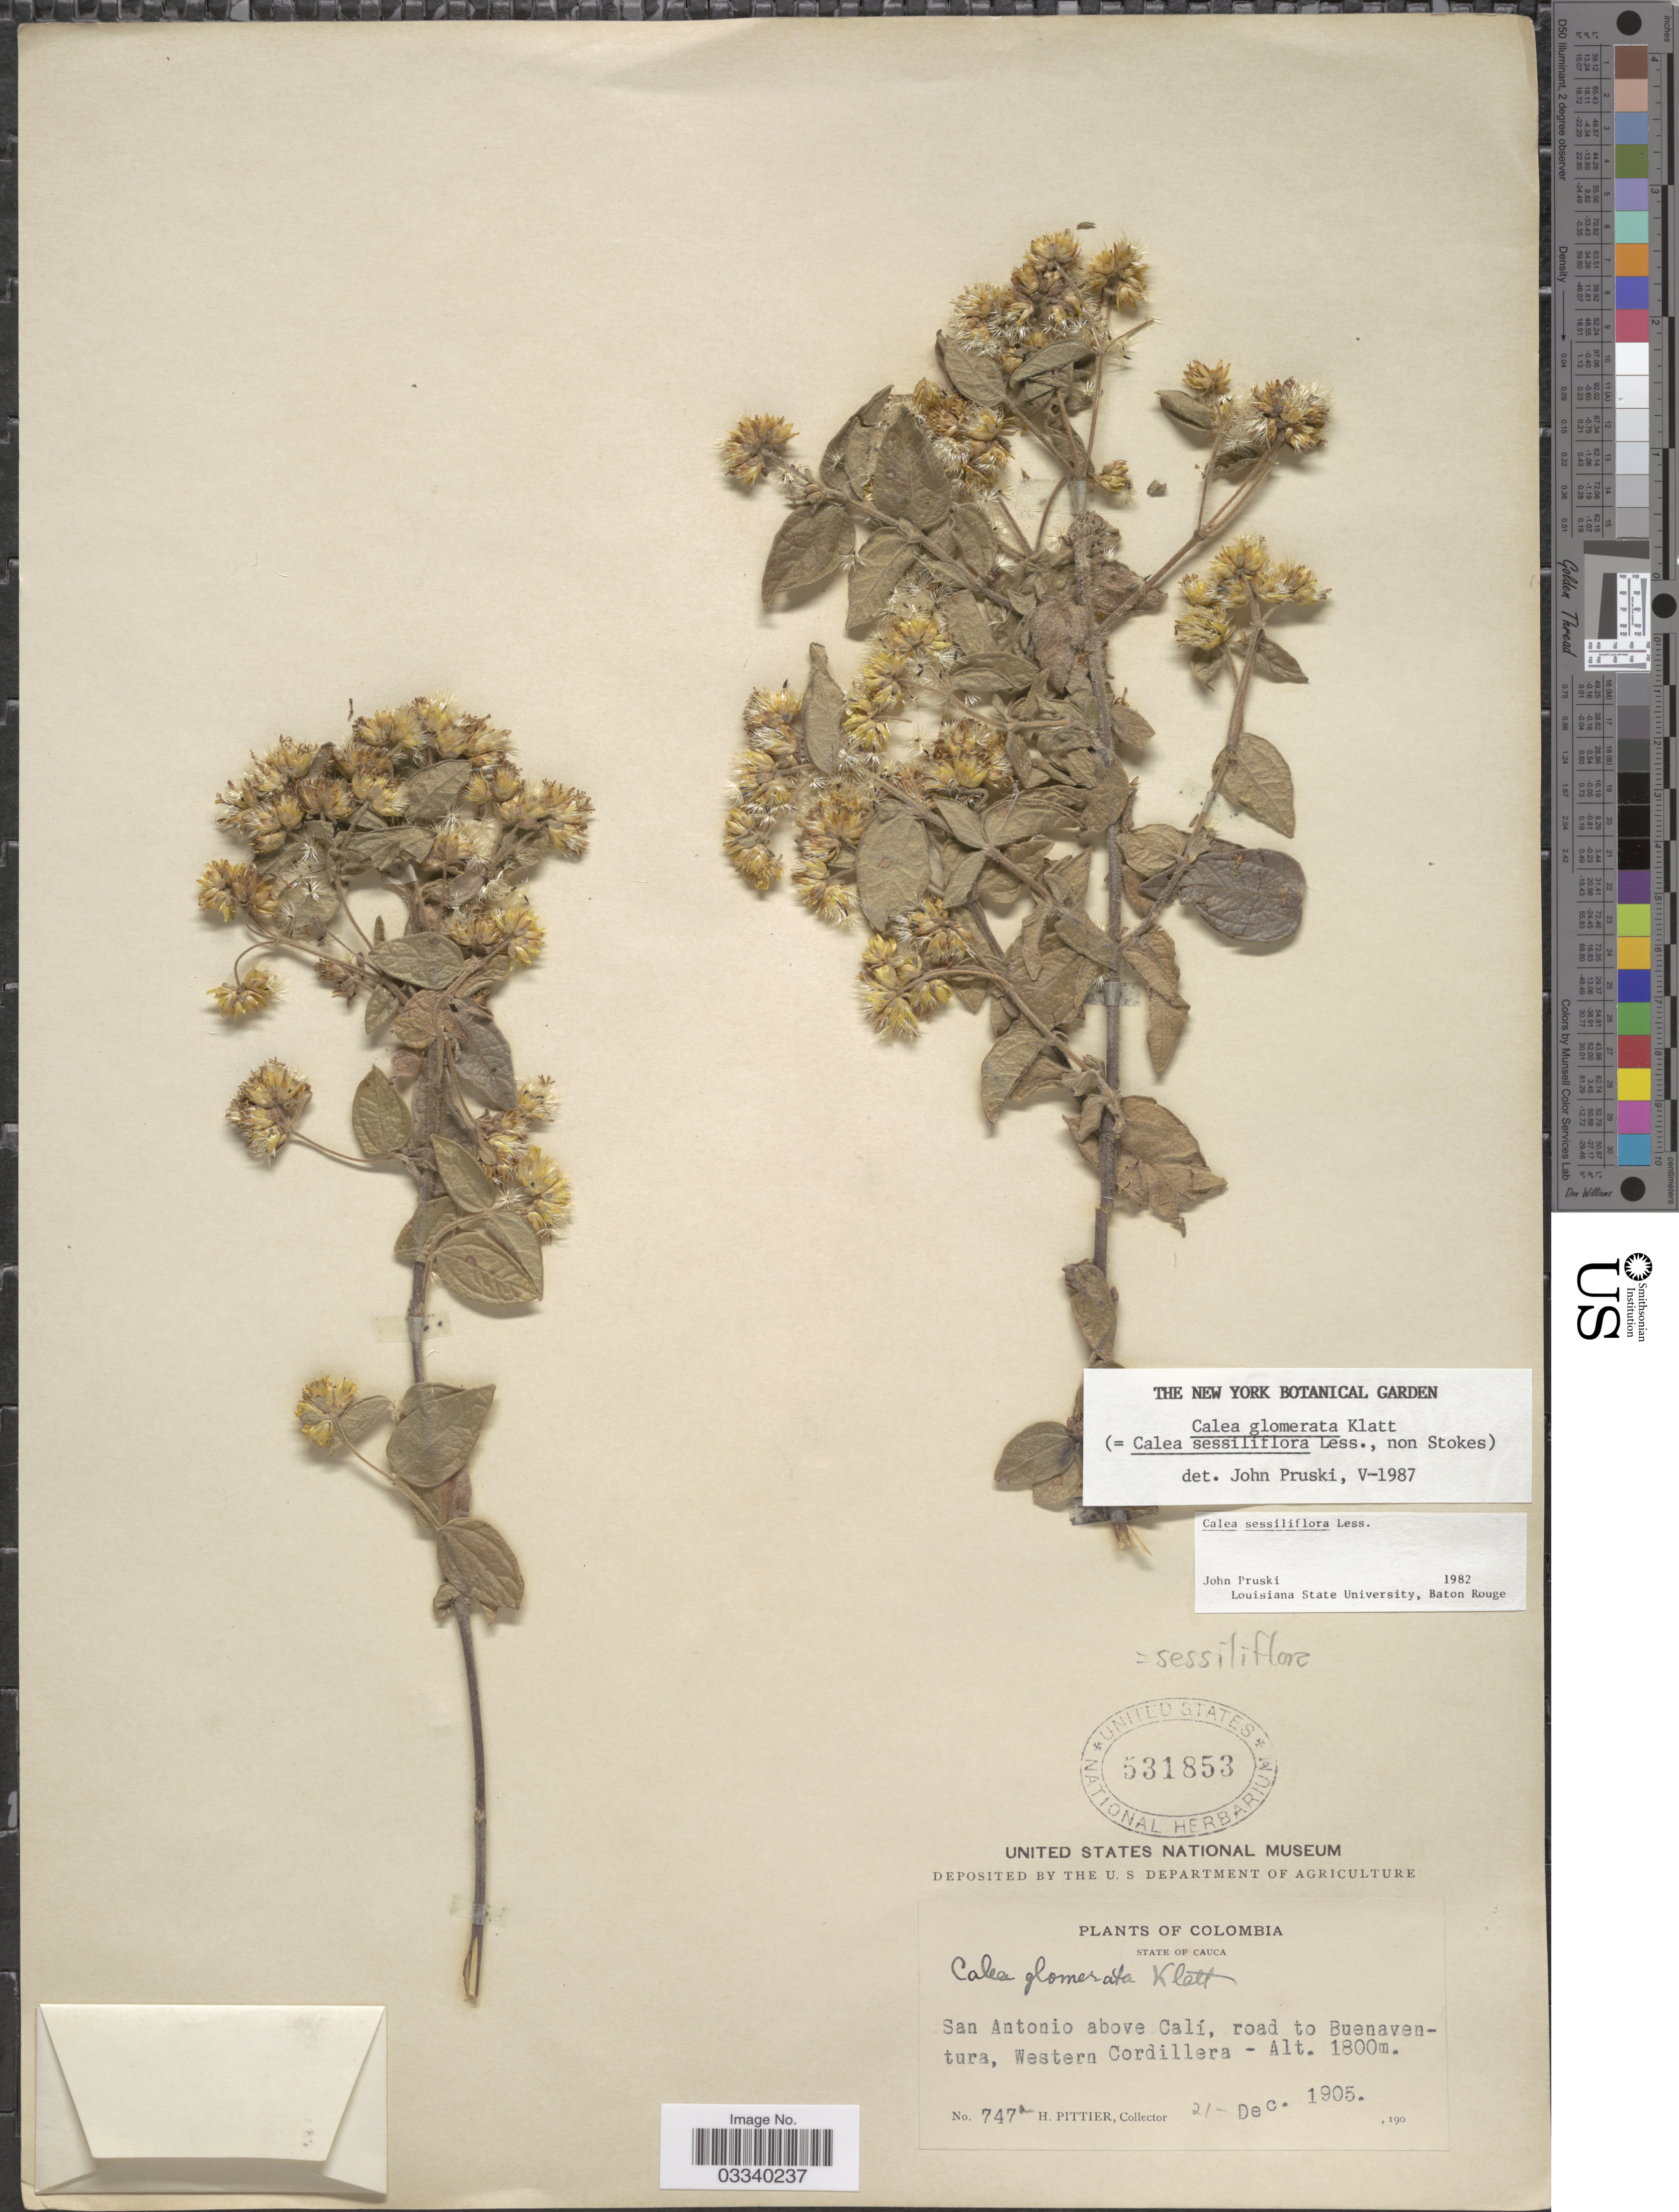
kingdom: Plantae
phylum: Tracheophyta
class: Magnoliopsida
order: Asterales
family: Asteraceae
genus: Calea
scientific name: Calea sessiliflora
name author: Less.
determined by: Pruski, J. F.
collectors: H. F. Pittier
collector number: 747a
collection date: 1905-12-21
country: Colombia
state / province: Cauca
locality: San Antonio above Cali, road to Buenaventura, Western Cordillera.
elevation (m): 1800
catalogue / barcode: US 531853